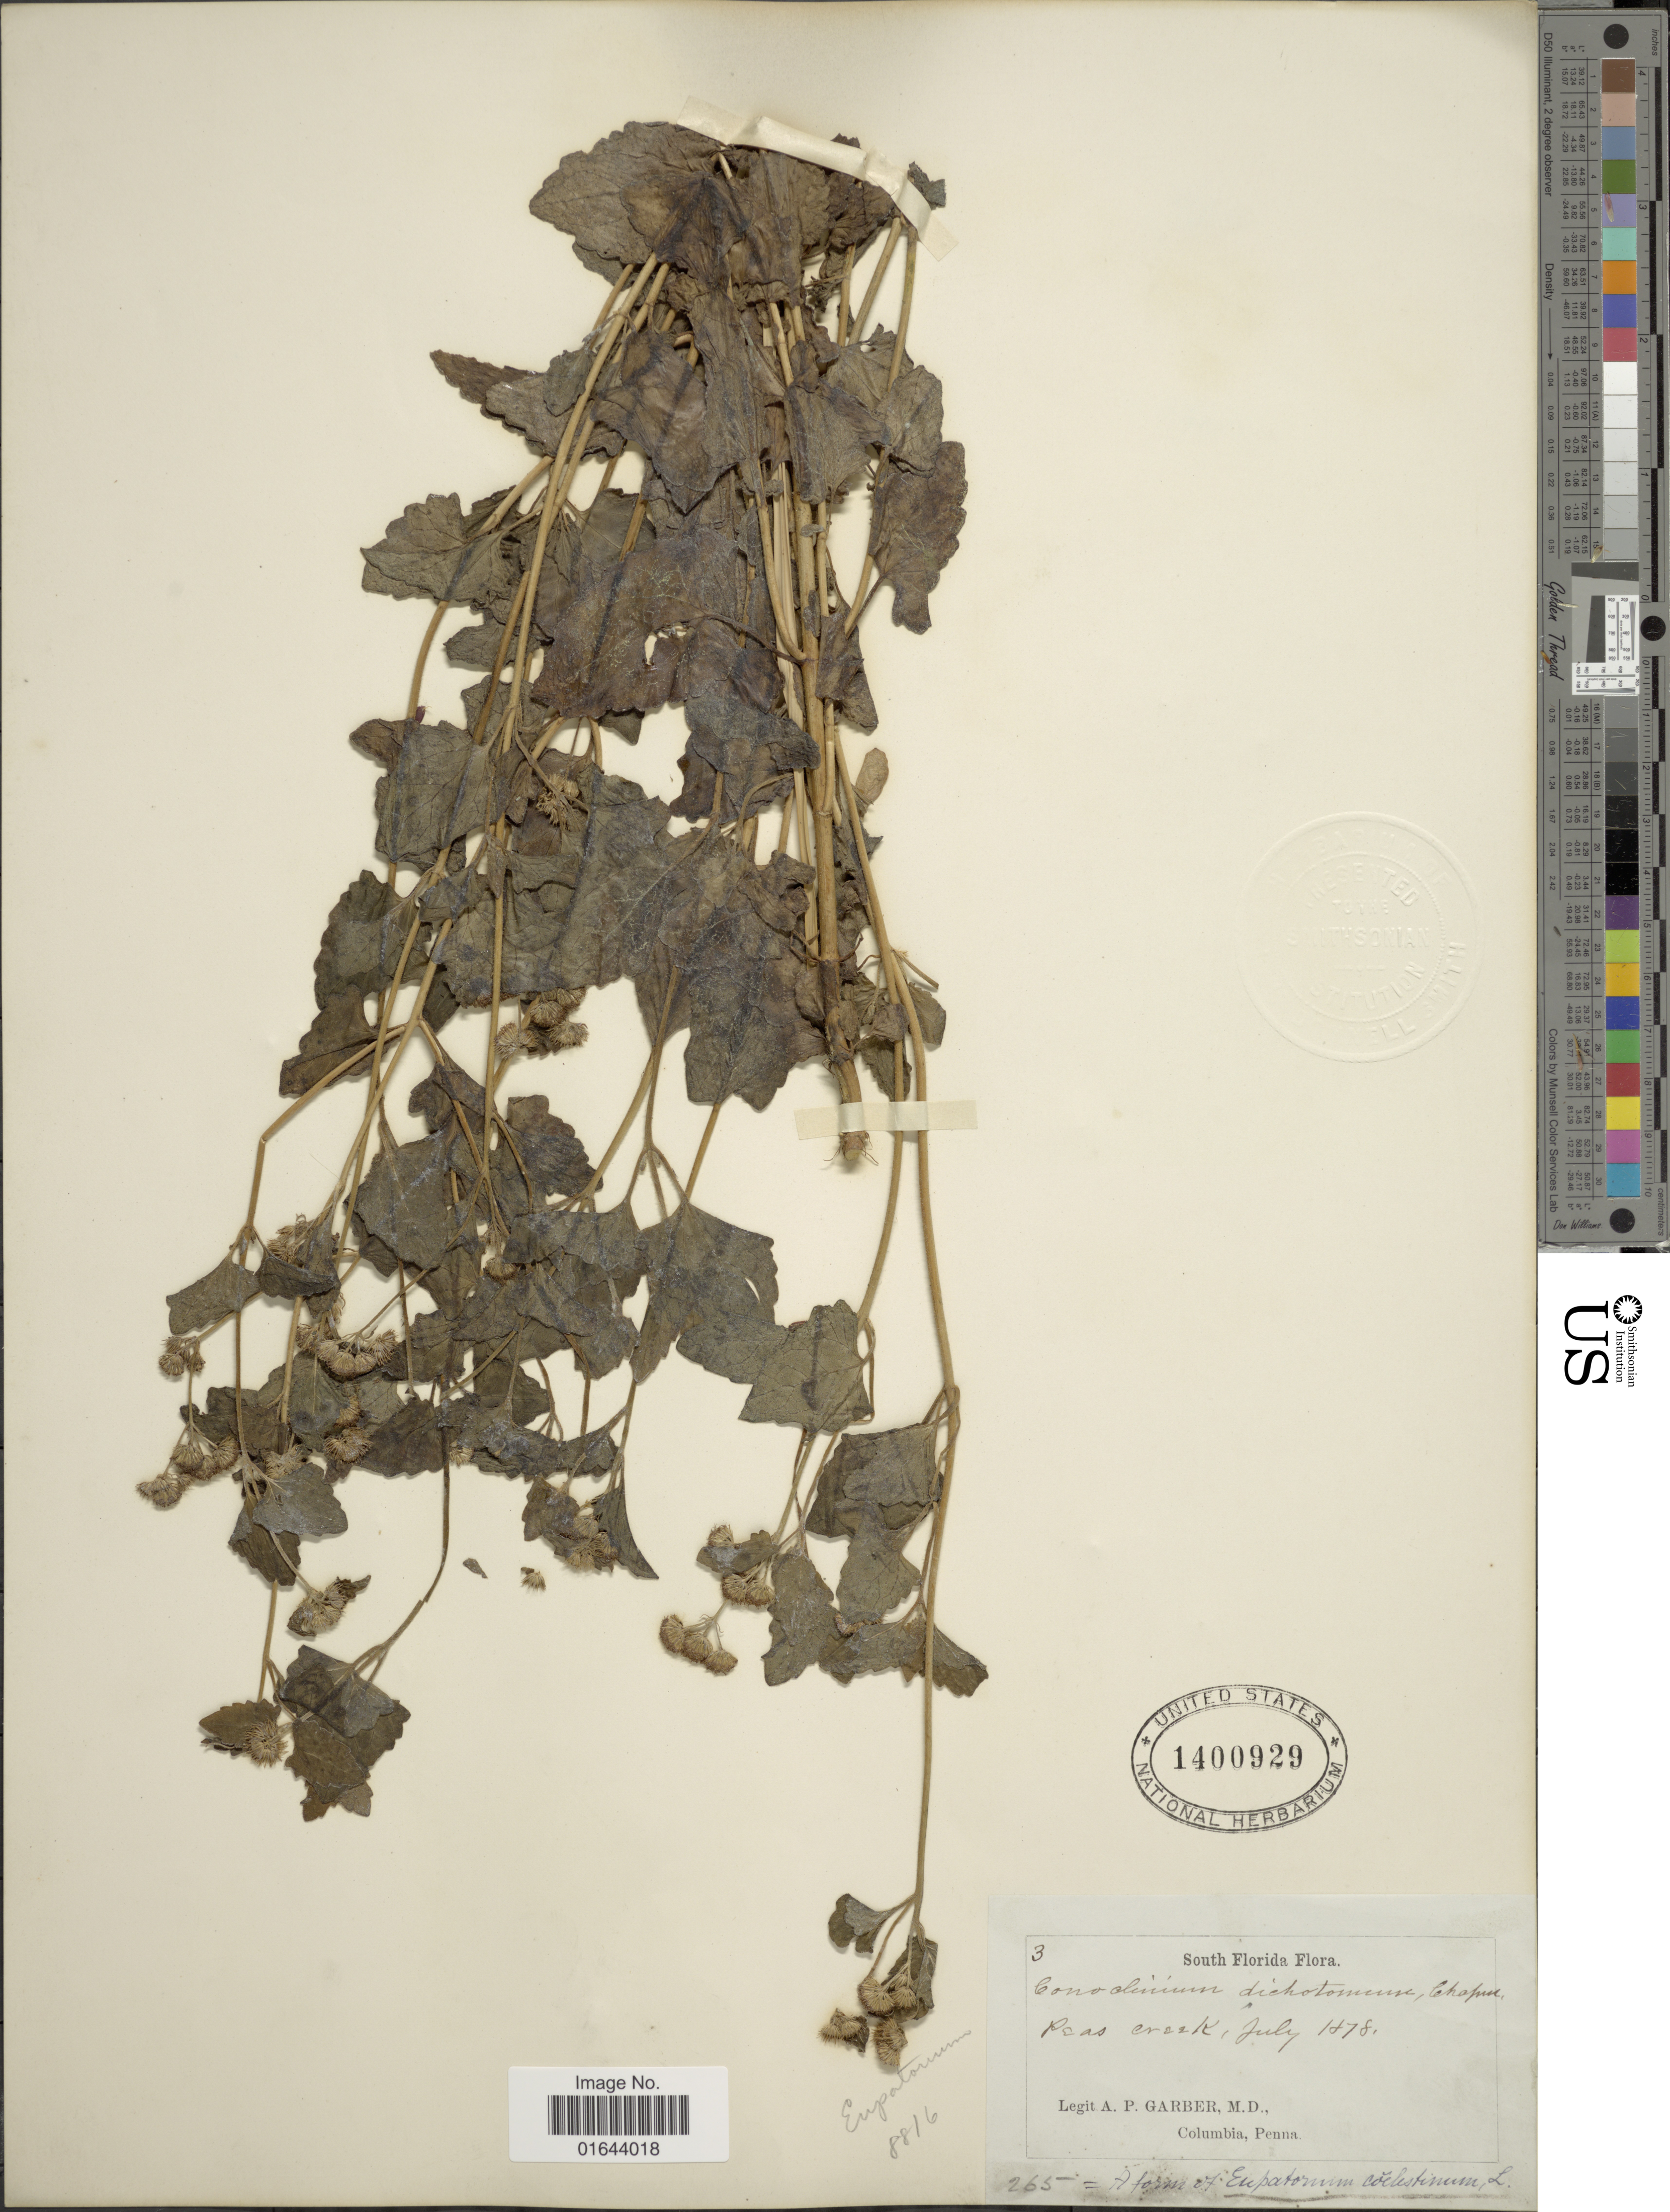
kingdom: Plantae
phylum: Tracheophyta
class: Magnoliopsida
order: Asterales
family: Asteraceae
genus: Conoclinium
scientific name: Conoclinium coelestinum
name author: (L.) DC.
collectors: A. P. Garber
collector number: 3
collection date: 1878-07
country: United States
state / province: Florida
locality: South Florida. Peas creek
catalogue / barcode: US 1400929